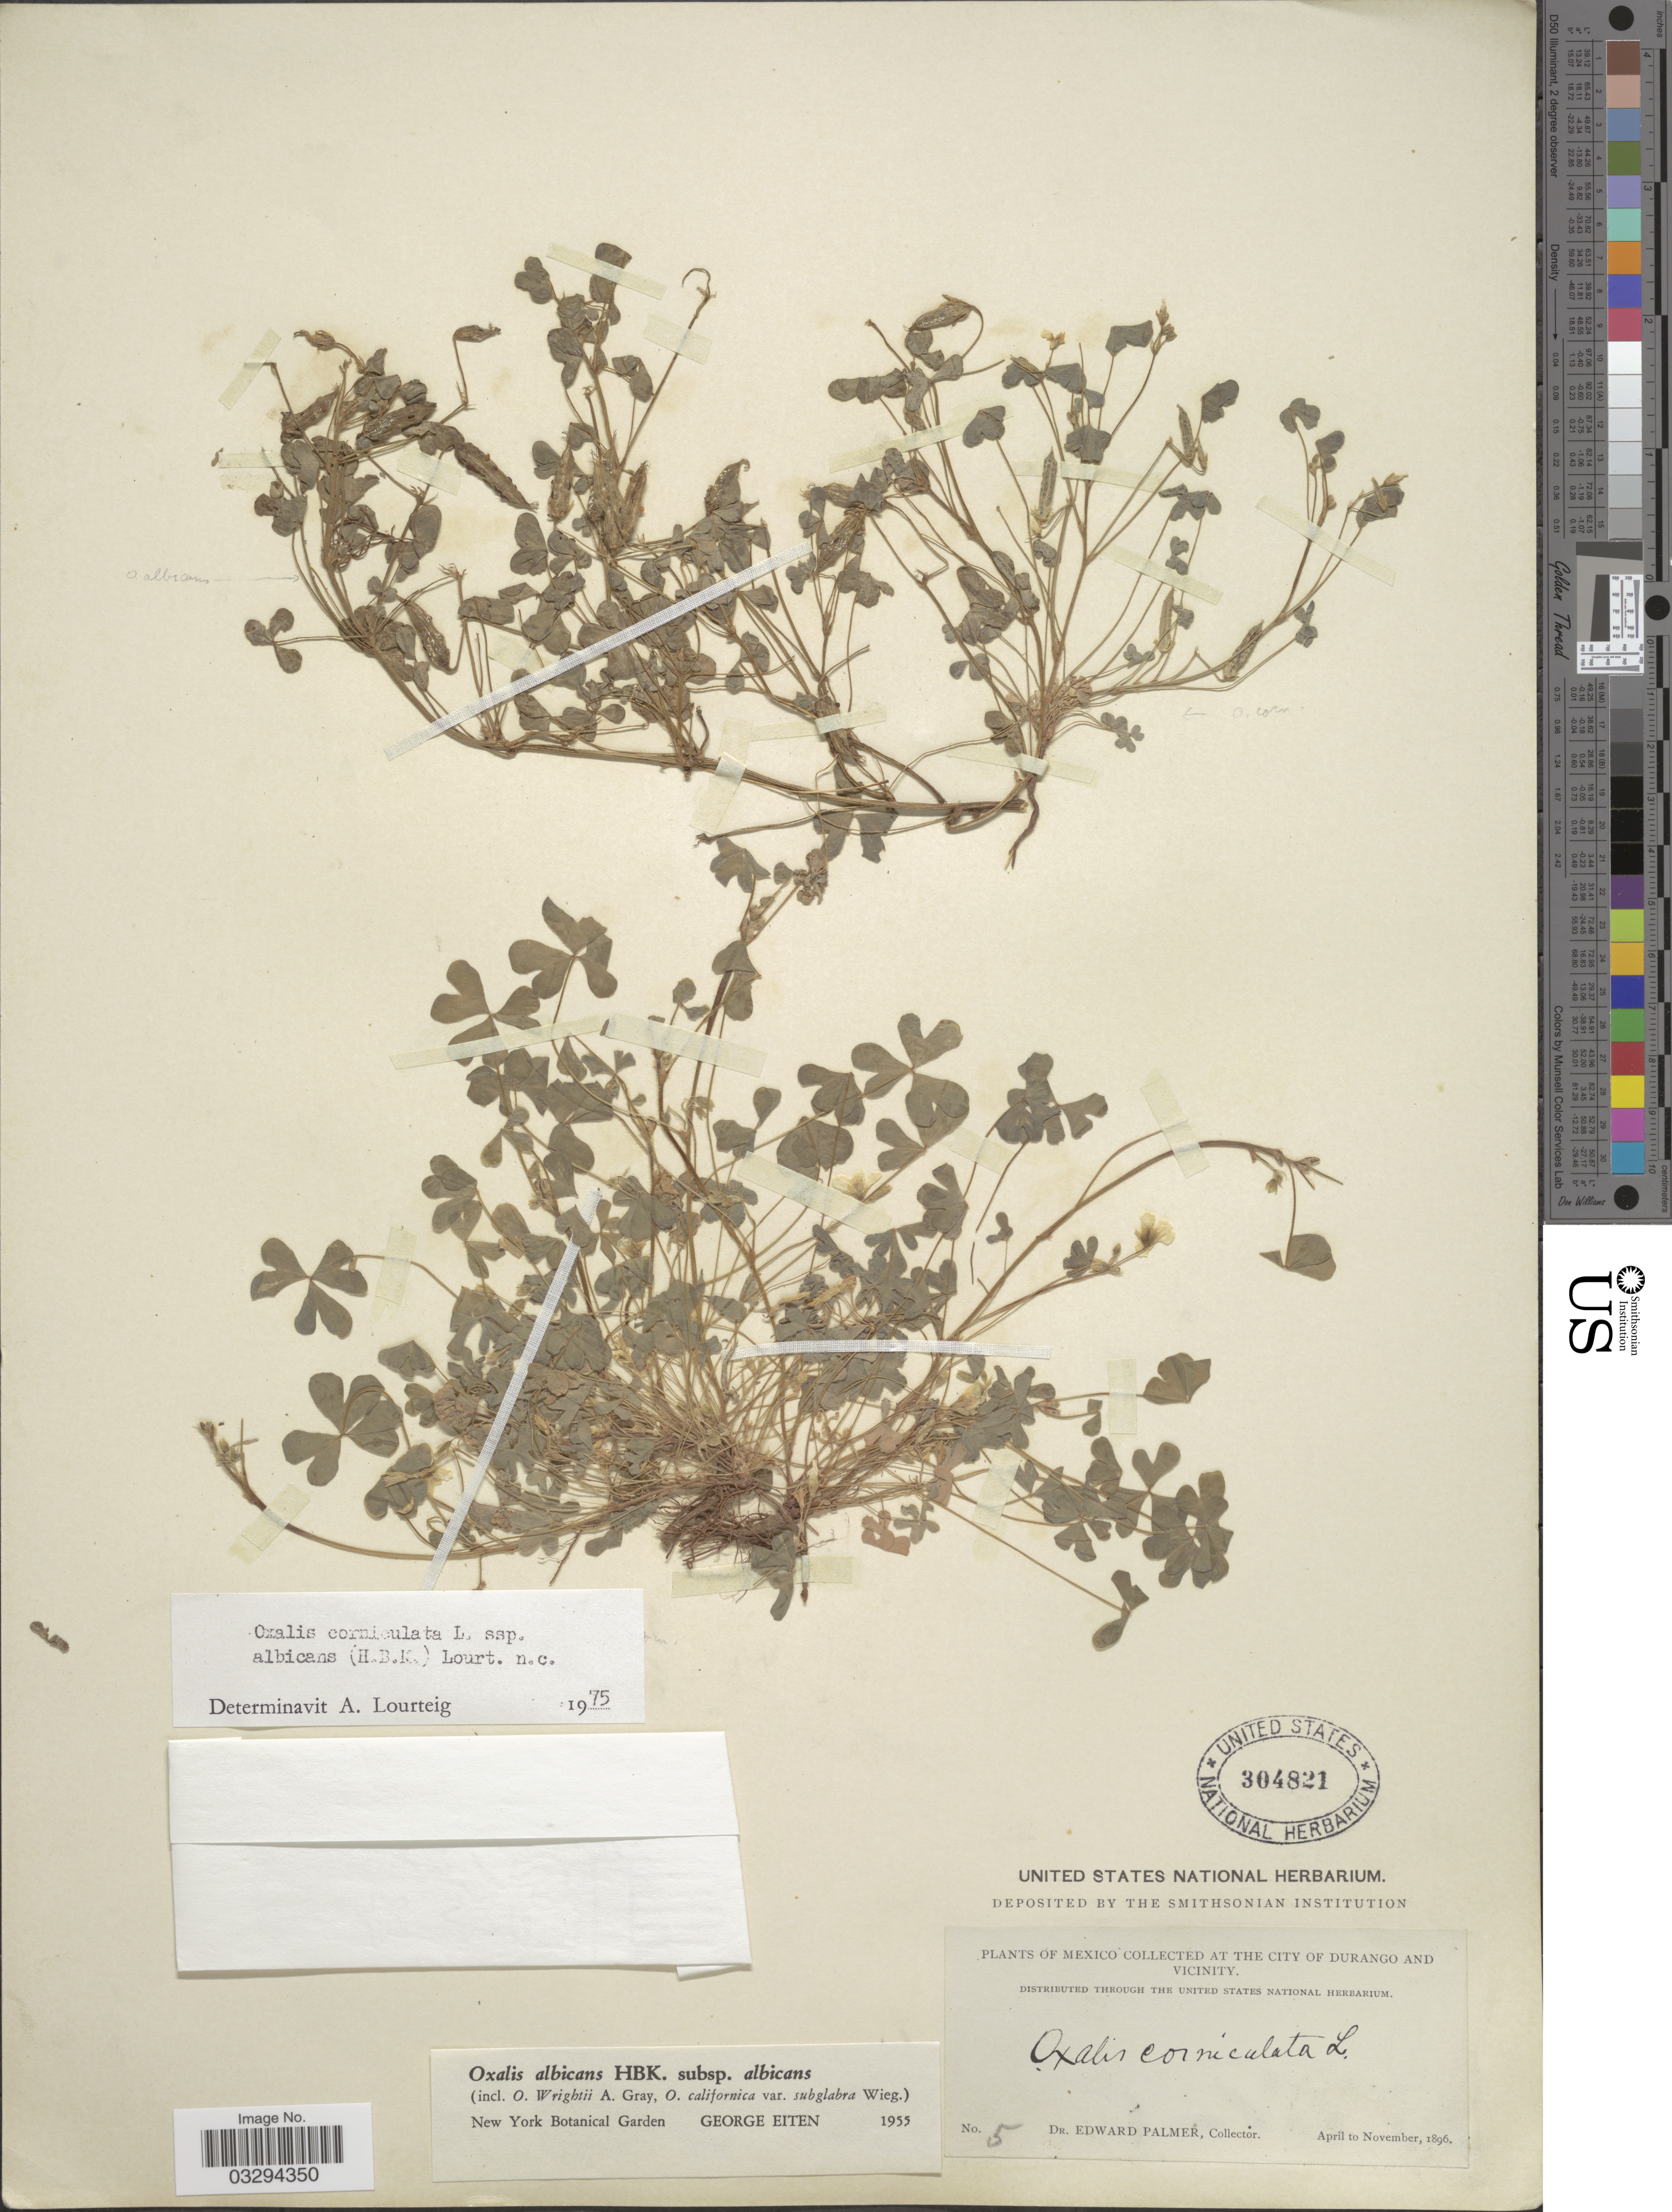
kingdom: Plantae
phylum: Tracheophyta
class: Magnoliopsida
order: Oxalidales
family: Oxalidaceae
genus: Oxalis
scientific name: Oxalis corniculata subsp. albicans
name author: (Kunth) Lourteig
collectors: E. Palmer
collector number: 5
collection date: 1896-04/1896-11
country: Mexico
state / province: Durango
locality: At the City of Durango and Vicinity.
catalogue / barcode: US 304821